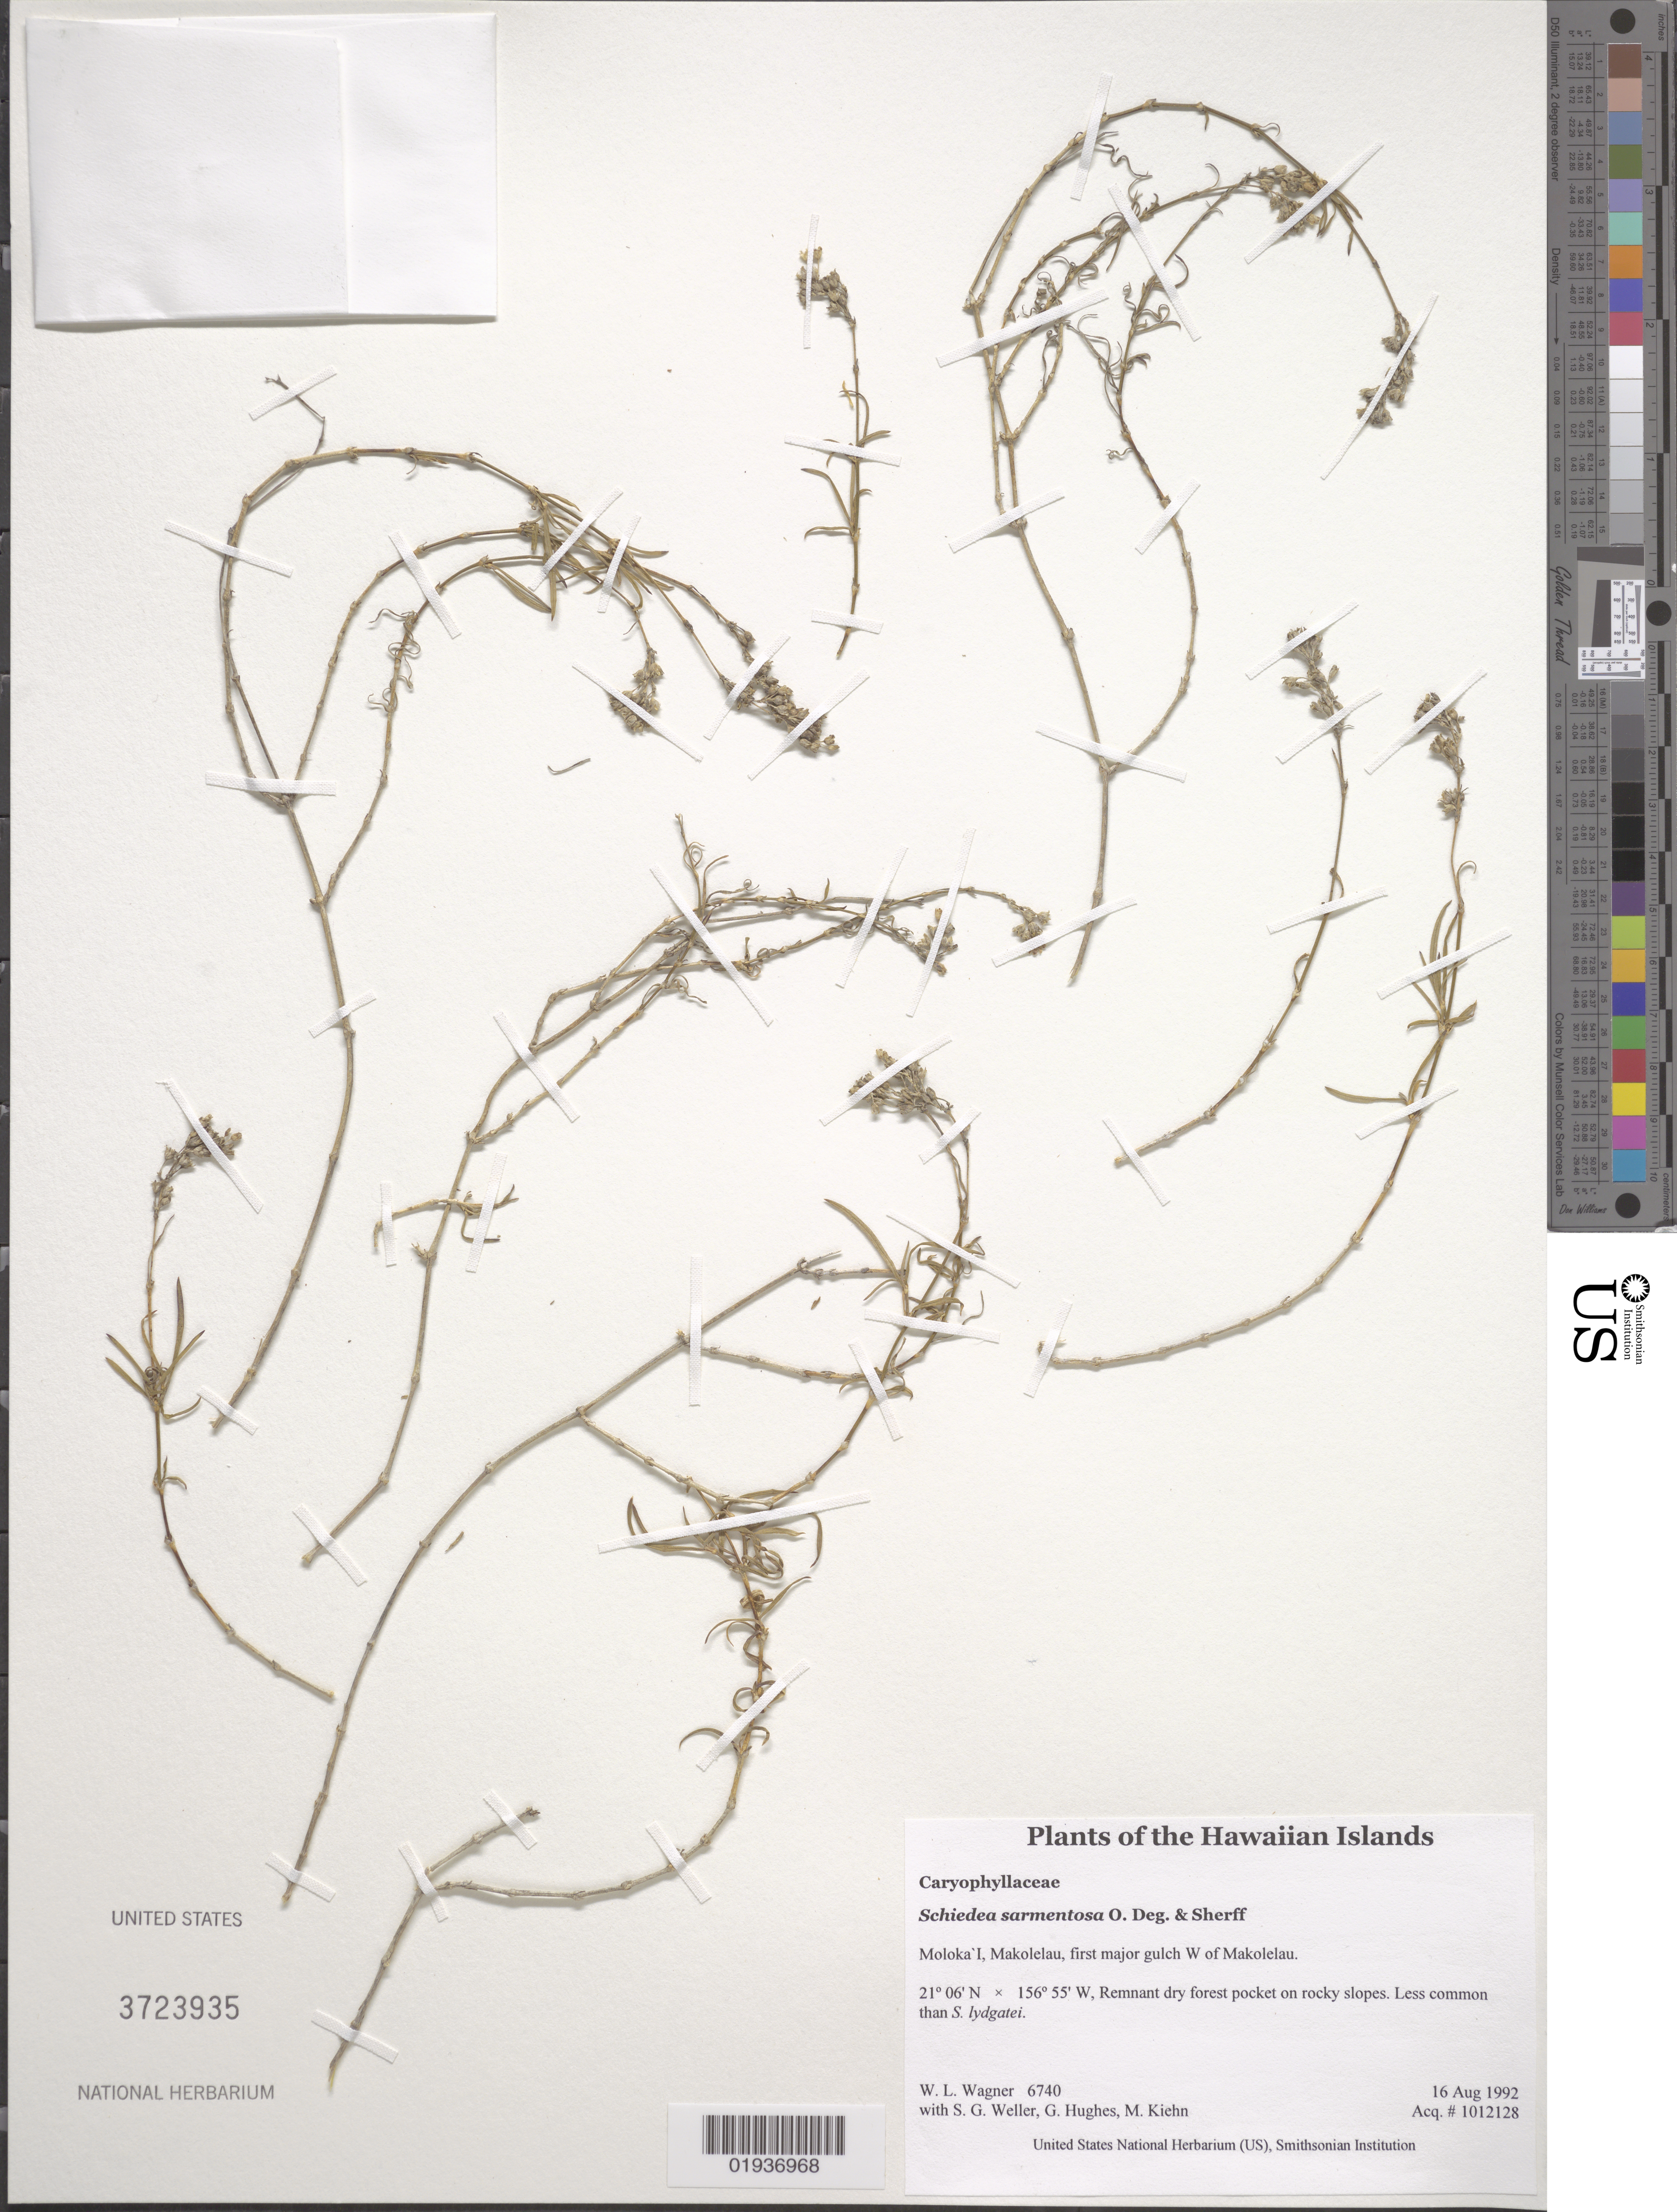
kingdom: Plantae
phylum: Tracheophyta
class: Magnoliopsida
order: Caryophyllales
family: Caryophyllaceae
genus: Schiedea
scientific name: Schiedea sarmentosa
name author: O. Deg. & Sherff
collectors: W. L. Wagner, S. G. Weller, G. Hughes & M. Kiehn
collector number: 6740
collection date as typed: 16 Aug 1992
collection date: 1992-08-16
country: United States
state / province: Hawaii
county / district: Maui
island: Moloka'i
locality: Moloka'i District, Makolelau, first major gulch W of Makolelau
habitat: Remnant dry forest pocket on rocky slopes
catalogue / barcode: US 3723935